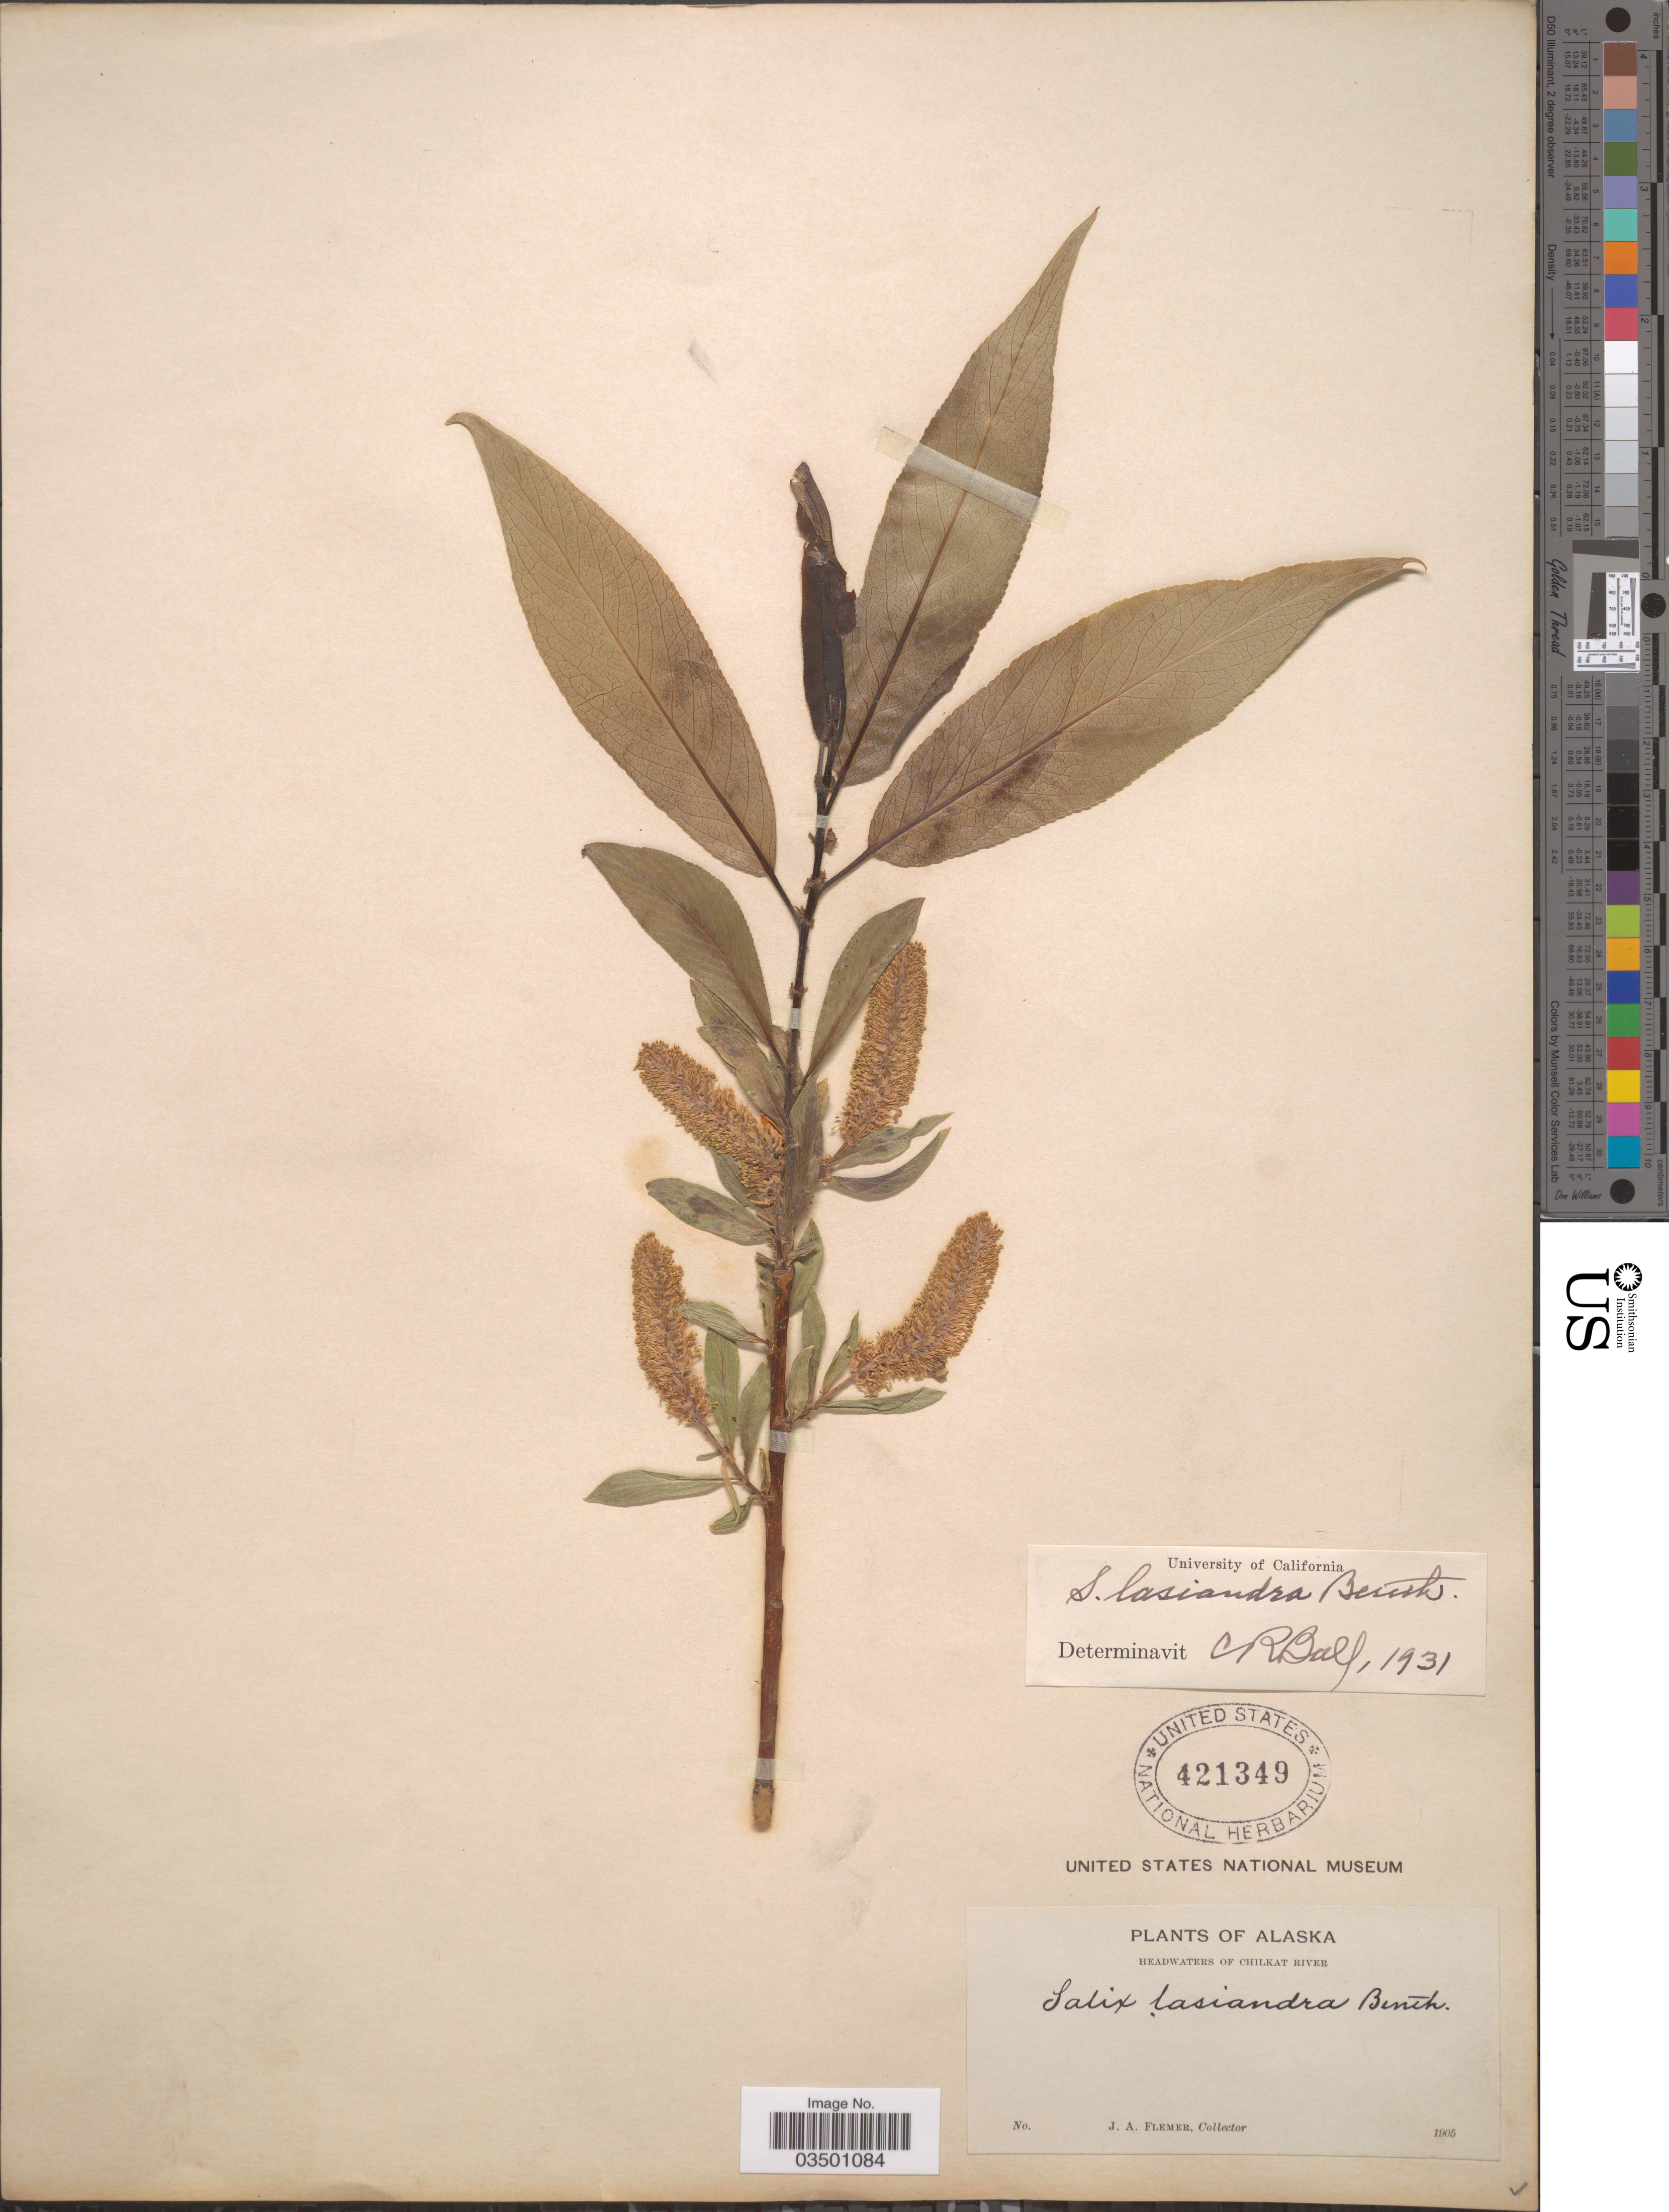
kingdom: Plantae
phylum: Tracheophyta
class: Magnoliopsida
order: Malpighiales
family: Salicaceae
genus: Salix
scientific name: Salix lasiandra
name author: Benth.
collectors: J. Flemer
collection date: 1905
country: United States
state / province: Alaska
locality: Headwaters of Chilkat River.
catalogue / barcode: US 421349